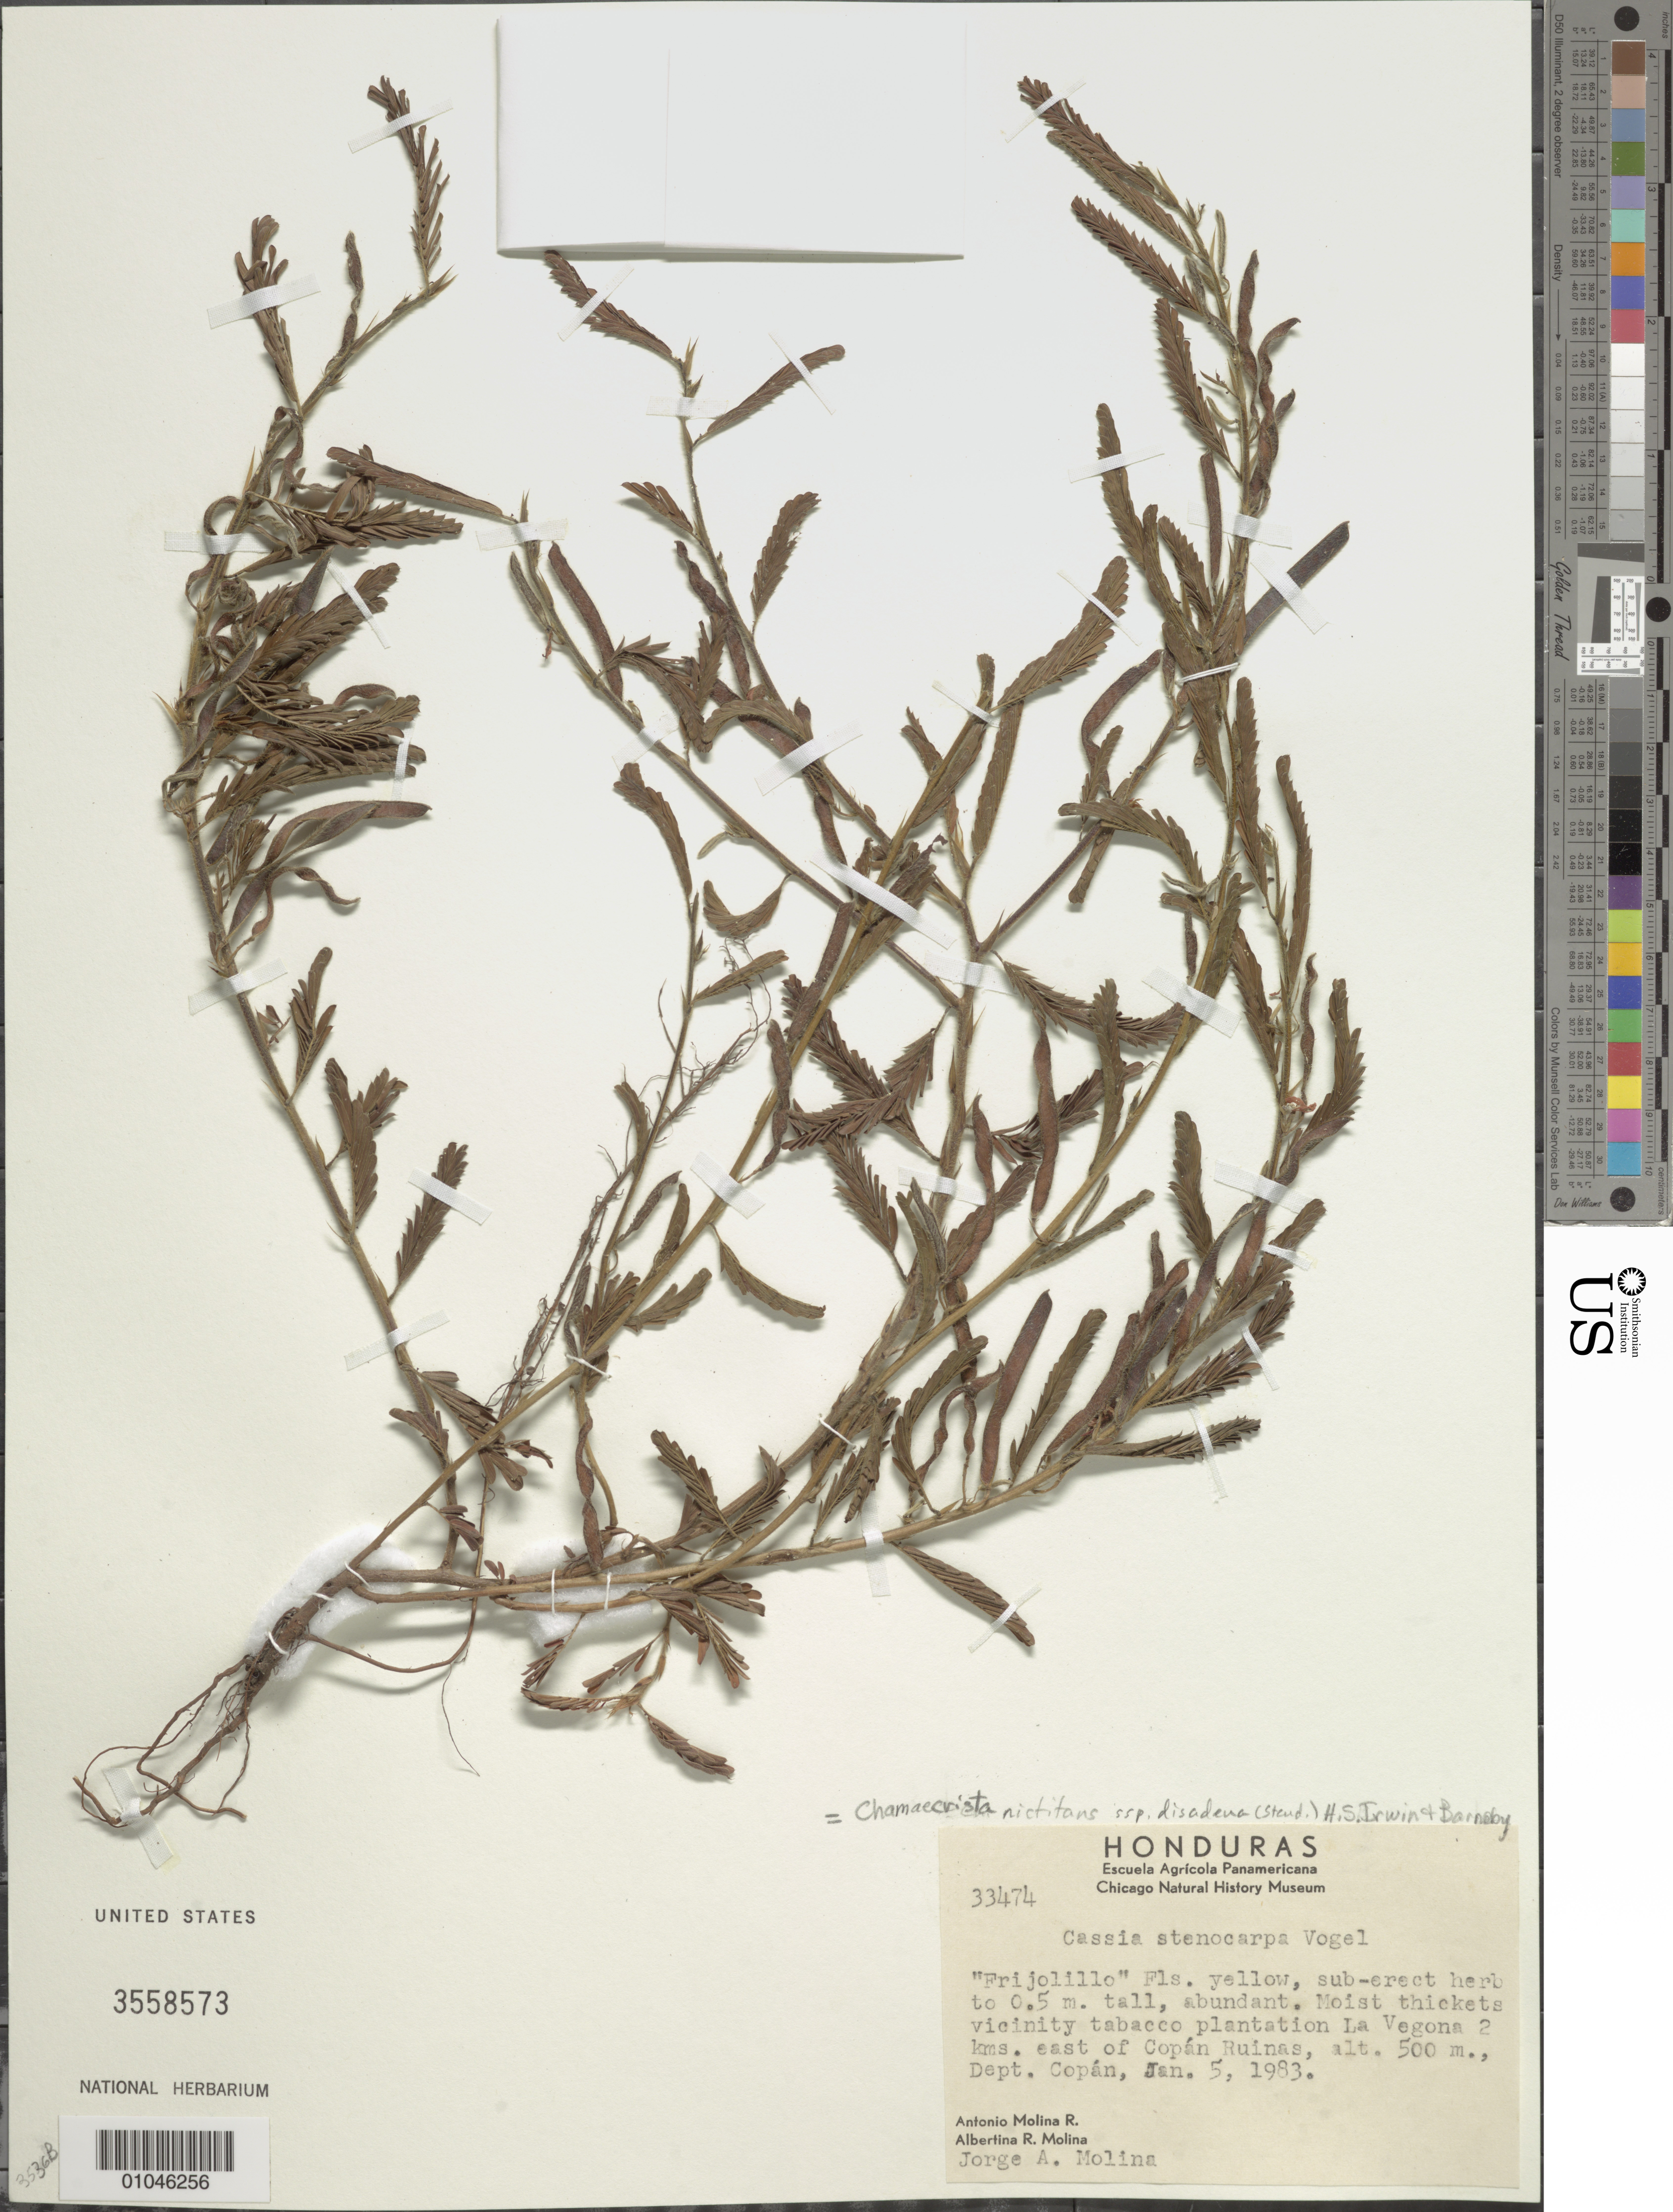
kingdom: Plantae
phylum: Tracheophyta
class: Magnoliopsida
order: Fabales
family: Fabaceae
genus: Chamaecrista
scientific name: Chamaecrista nictitans var. disadena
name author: (Steud.) H.S. Irwin & Barneby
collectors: A. Molina R., A. R. Molina & J. A. Molina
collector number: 33474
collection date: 1983-01-05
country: Honduras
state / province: Copán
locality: La Vegona 2 km E of Copan Ruinas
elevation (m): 500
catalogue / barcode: US 3558573